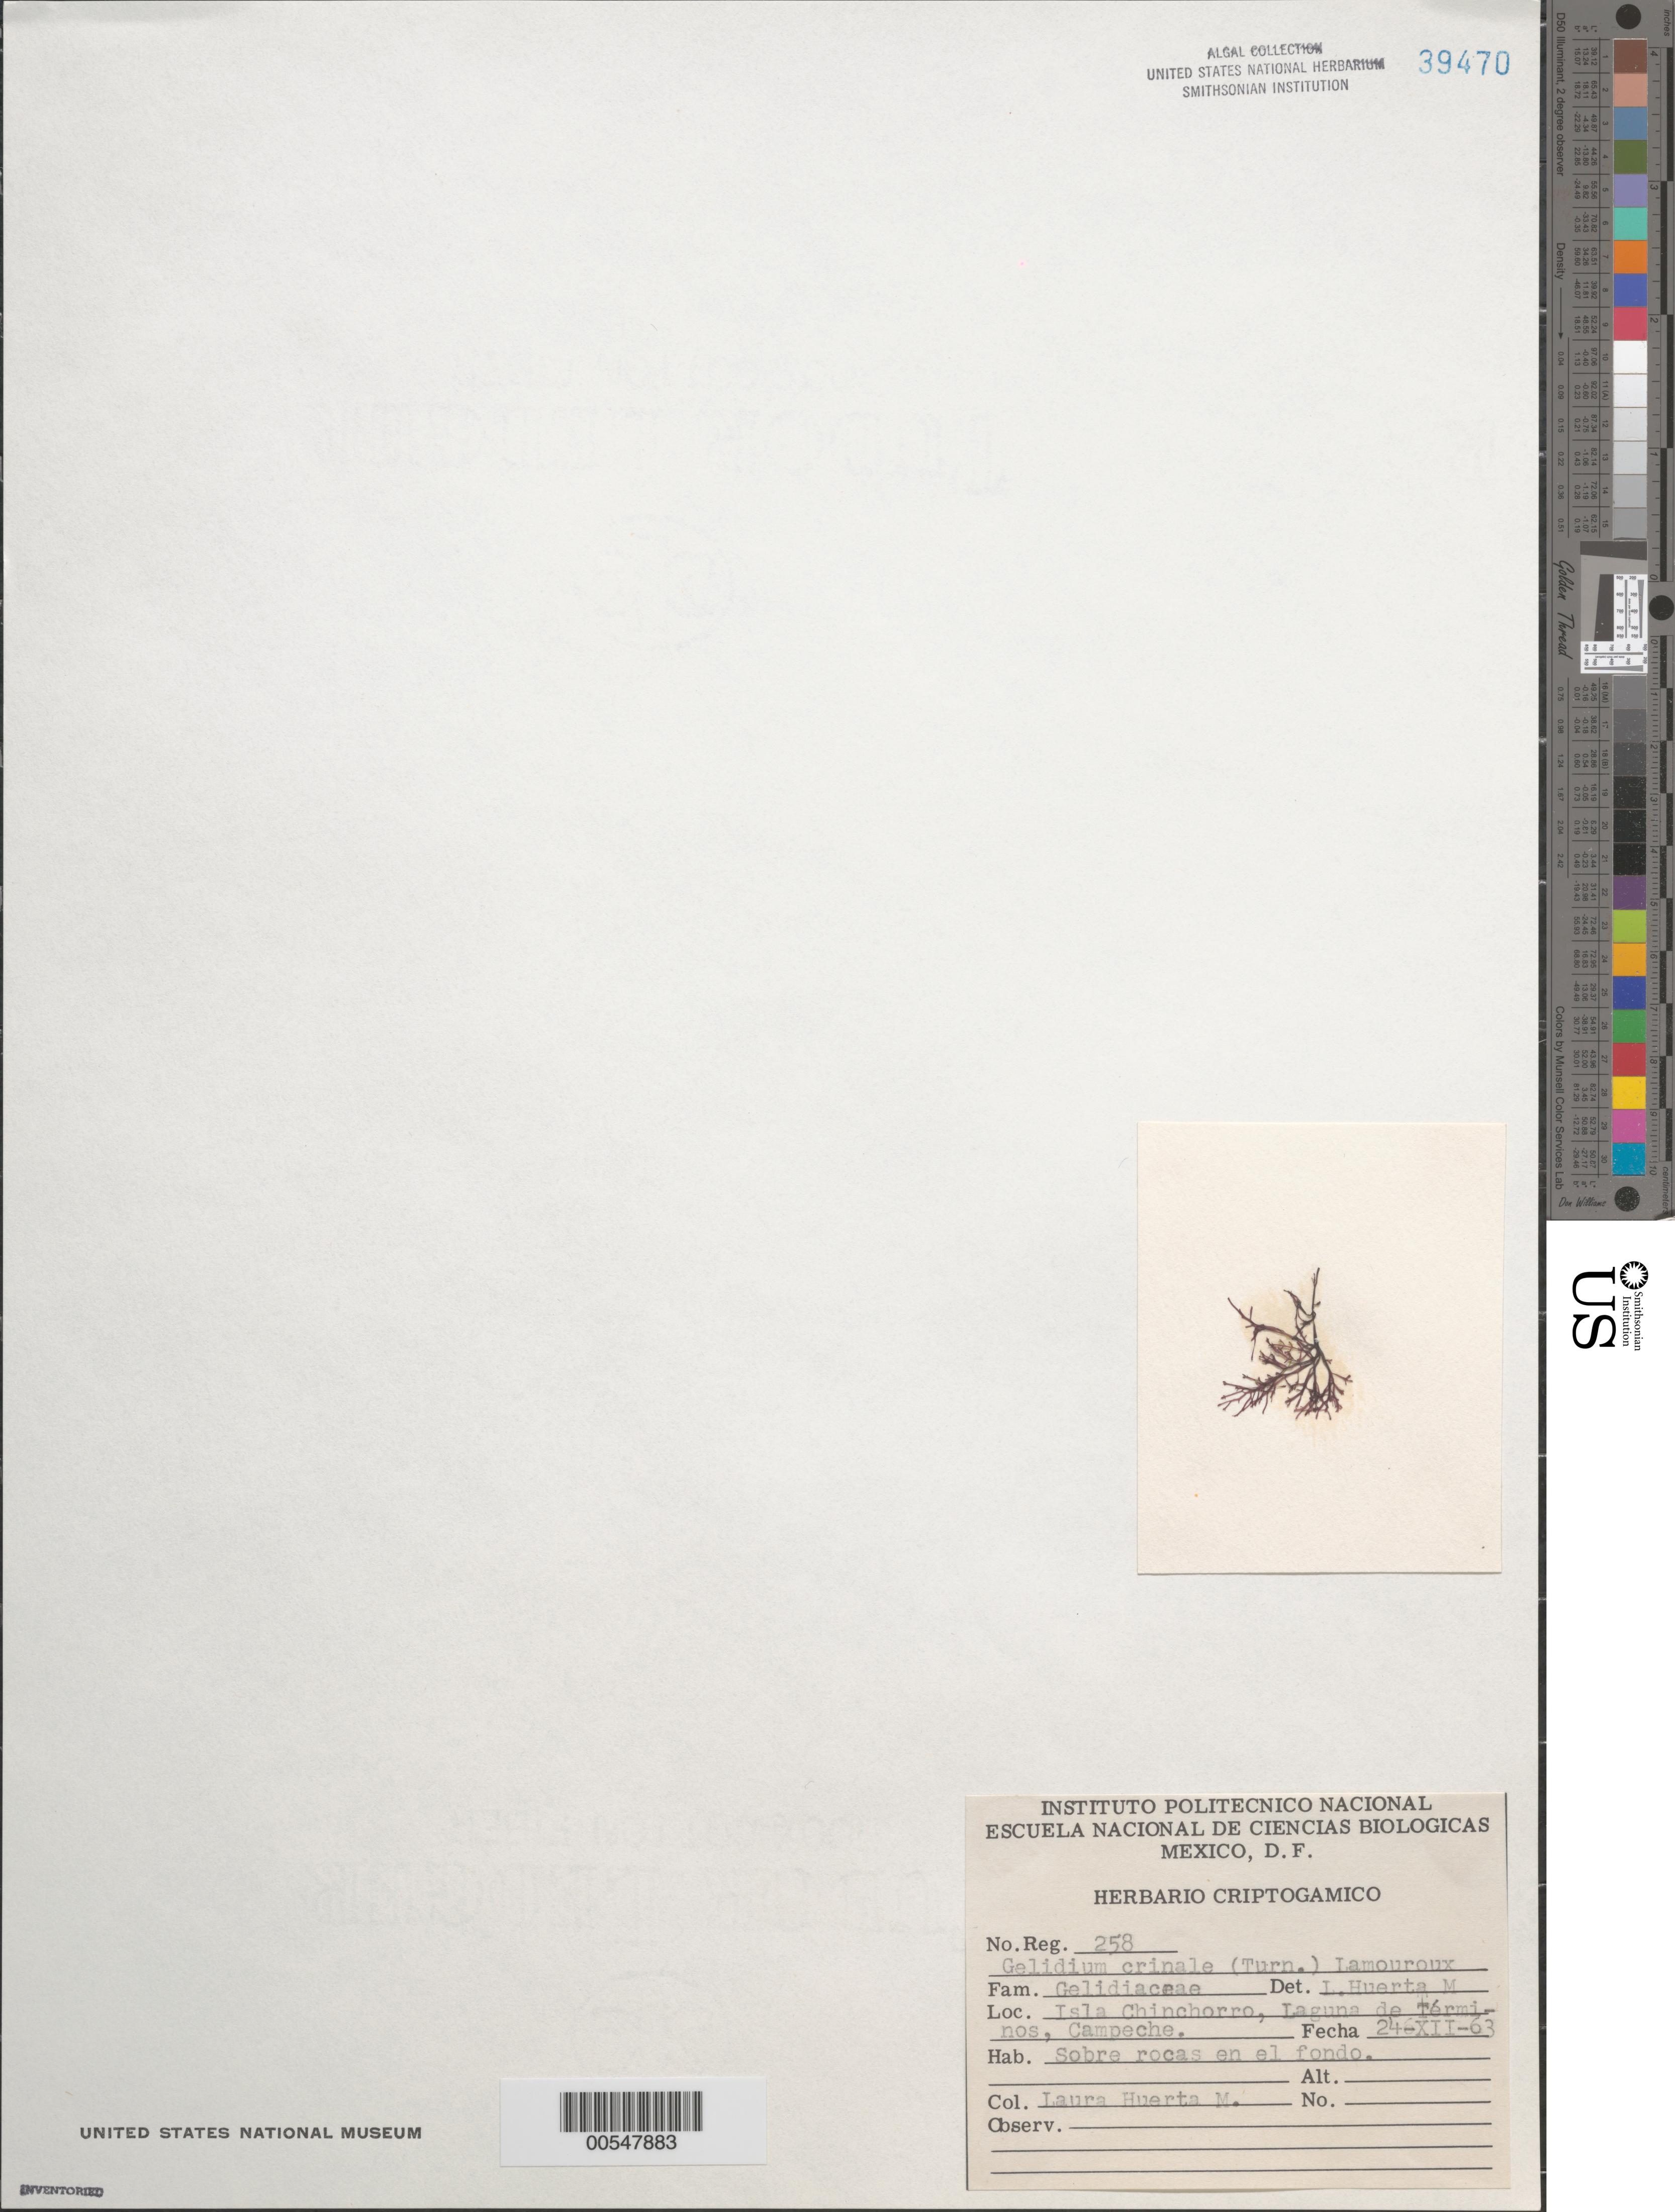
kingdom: Plantae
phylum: Rhodophyta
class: Florideophyceae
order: Gelidiales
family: Gelidiaceae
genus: Gelidium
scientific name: Gelidium crinale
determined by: Huerta M., L.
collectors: L. Huerta M.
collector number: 258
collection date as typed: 24 Dec 1963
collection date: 1963-12-24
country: Mexico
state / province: Campeche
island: Isla Chinchorro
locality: Laguna de Terminos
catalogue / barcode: US 39470